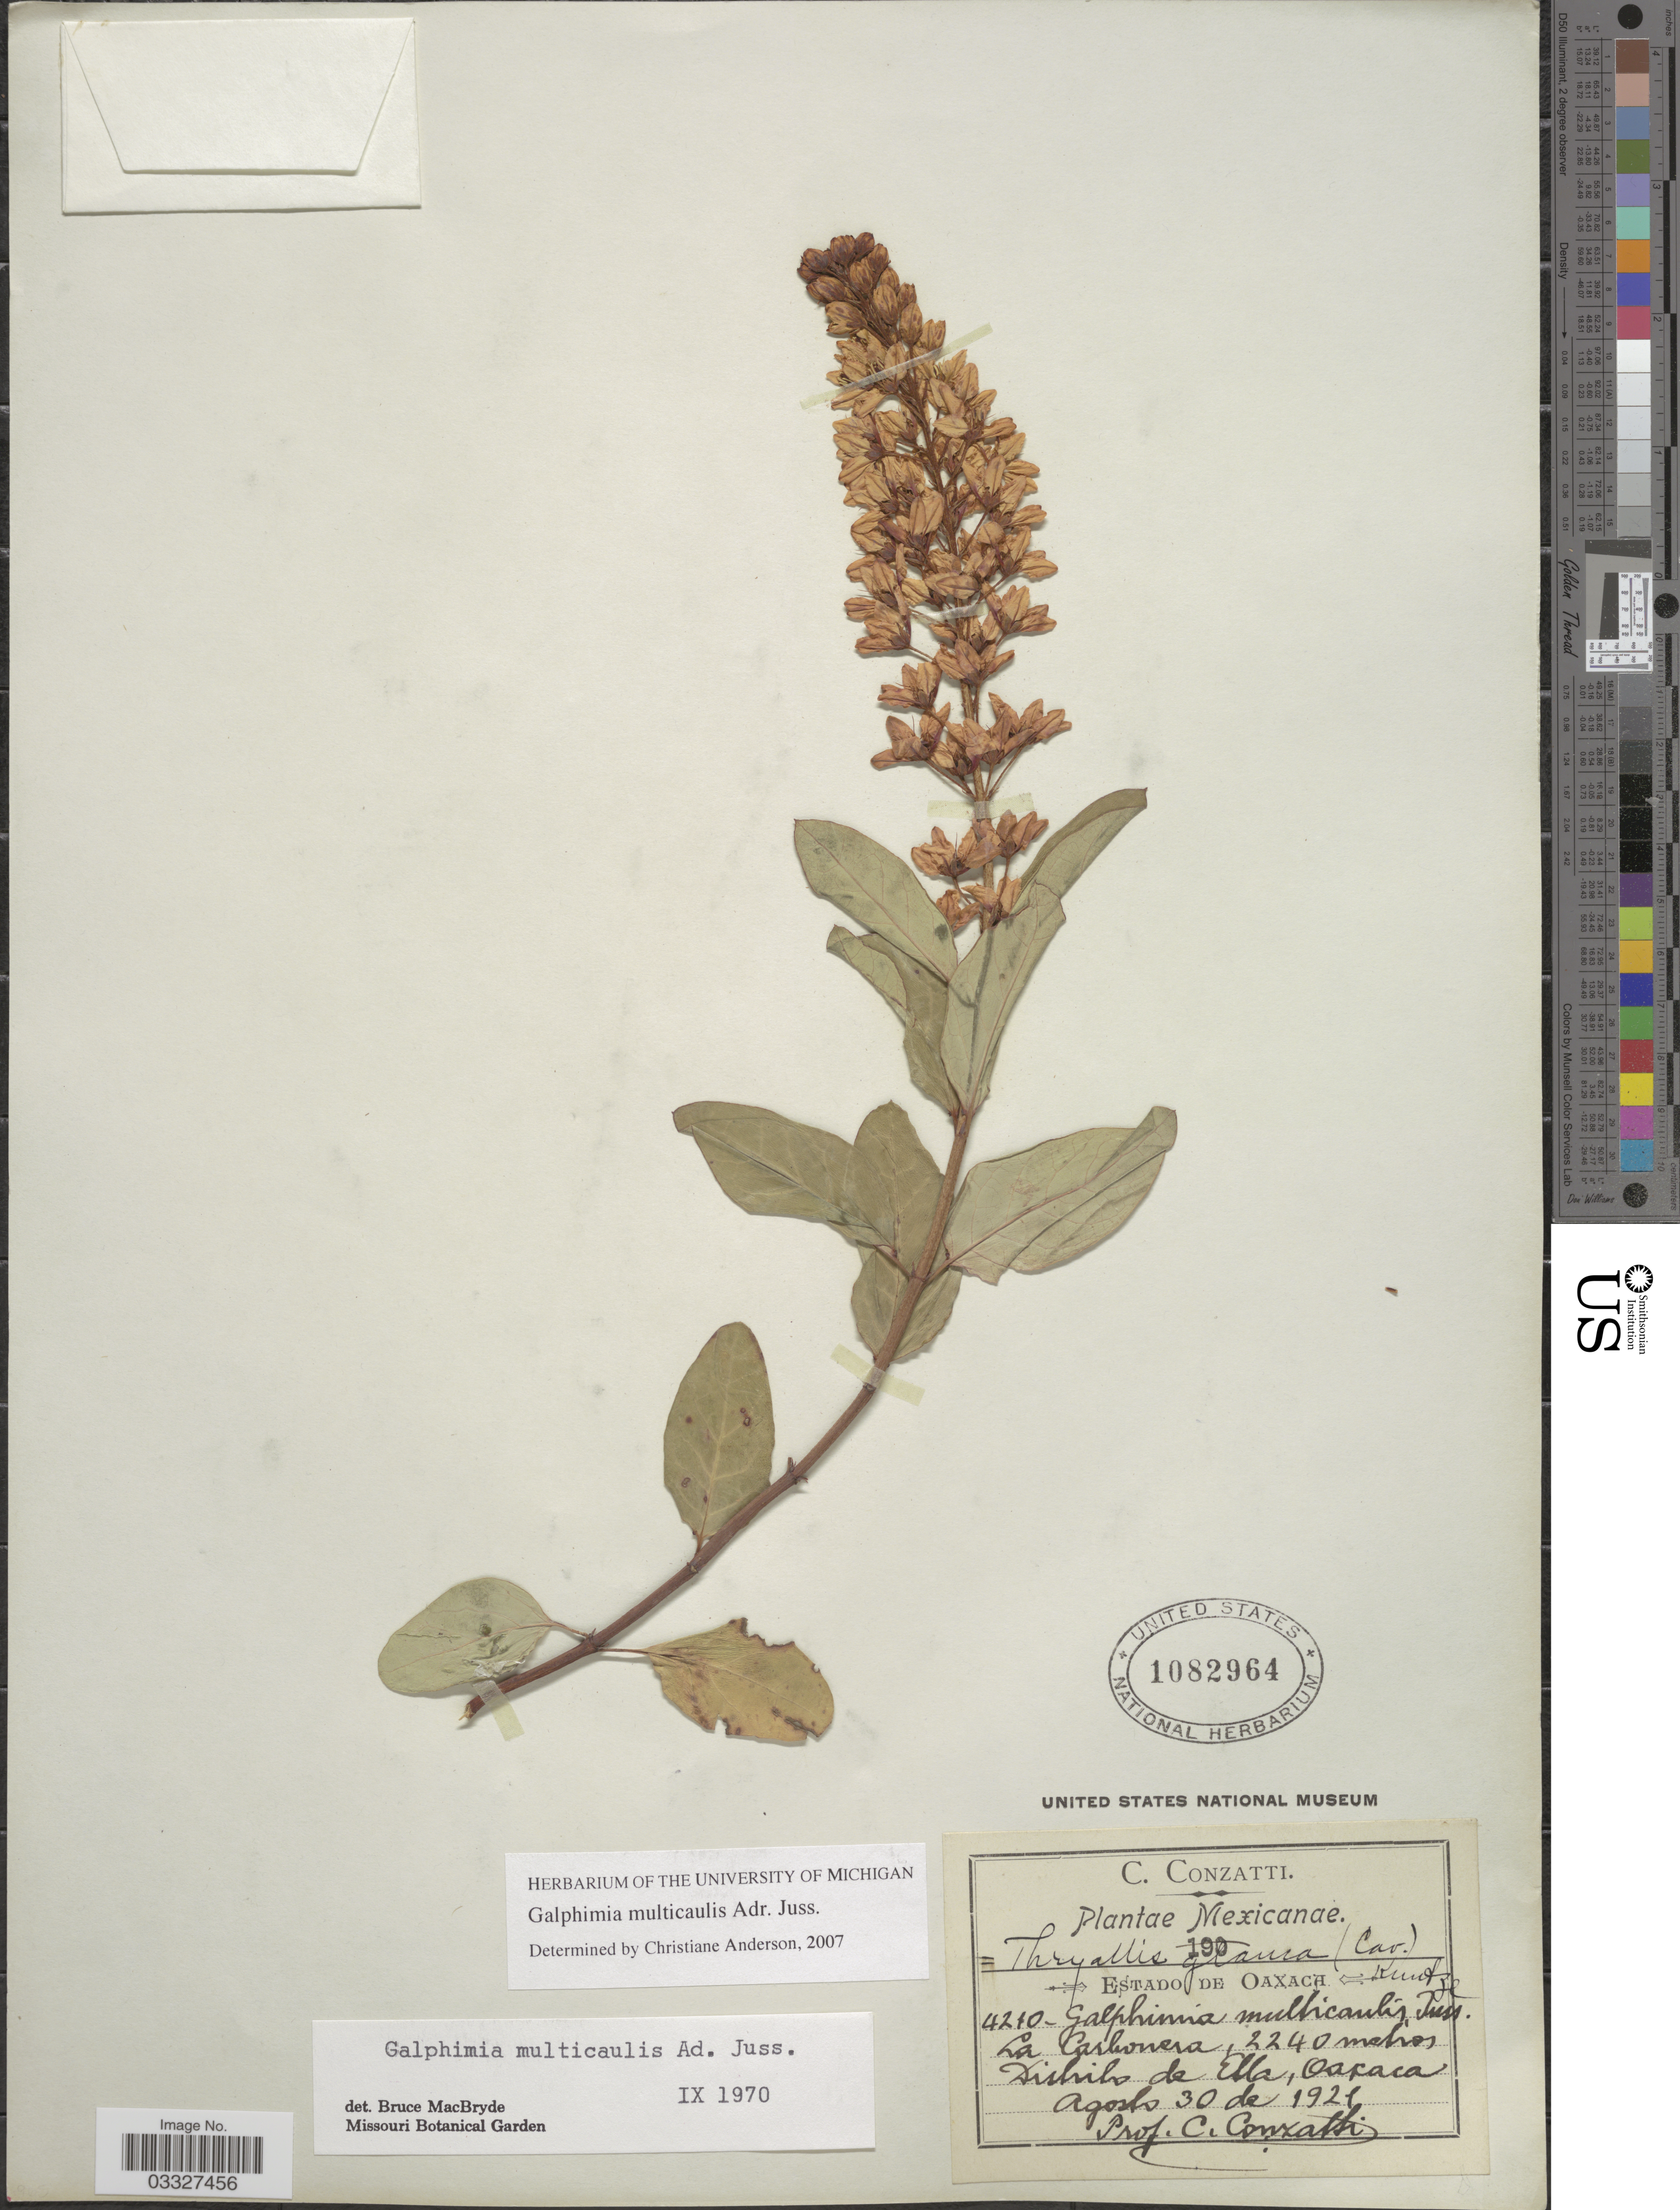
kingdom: Plantae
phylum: Tracheophyta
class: Magnoliopsida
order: Malpighiales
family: Malpighiaceae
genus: Galphimia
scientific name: Galphimia multicaulis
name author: A. Juss.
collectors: C. Conzatti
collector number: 4210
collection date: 1921-08-30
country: Mexico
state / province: Oaxaca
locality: La Carbonera. Distrito de Ella.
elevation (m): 2240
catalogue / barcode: US 1082964